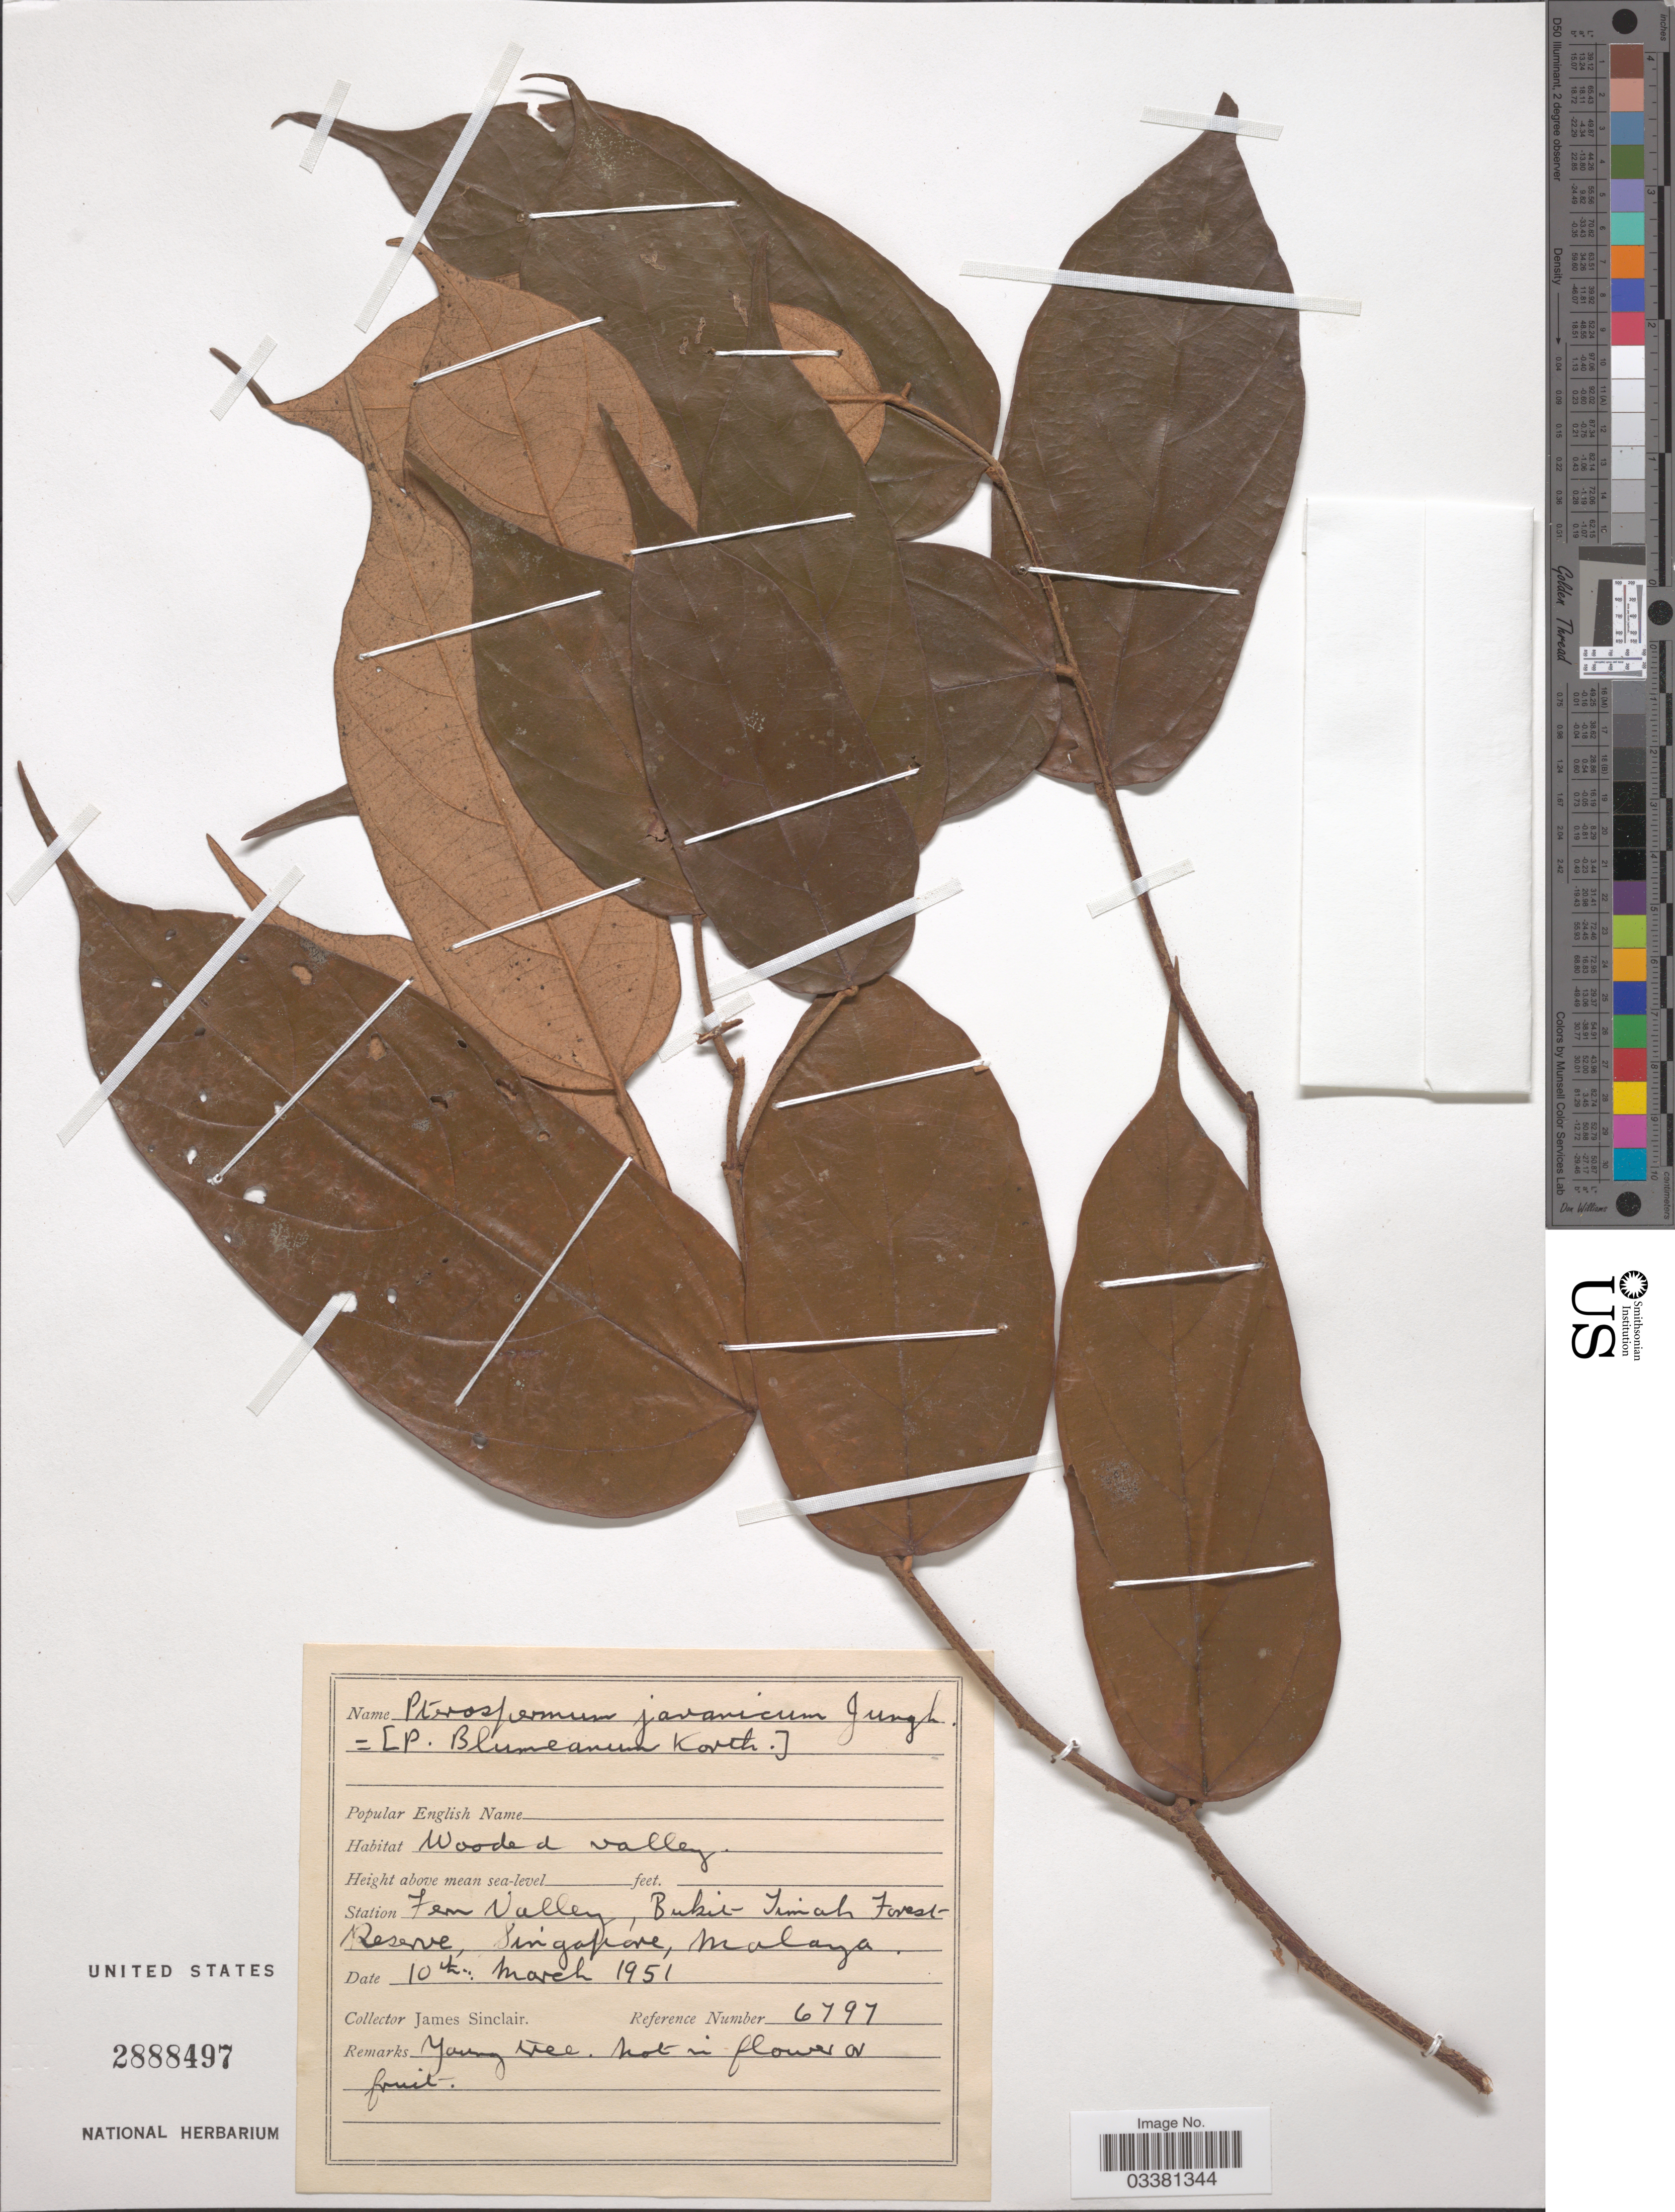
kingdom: Plantae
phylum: Tracheophyta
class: Magnoliopsida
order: Malvales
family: Malvaceae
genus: Pterospermum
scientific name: Pterospermum javanicum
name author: Jungh.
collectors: J. Sinclair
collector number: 6797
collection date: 1951-03-10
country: Singapore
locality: Station Fern Valley, Bukit-Timah Forest-Reserve, Malaya.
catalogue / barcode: US 2888497